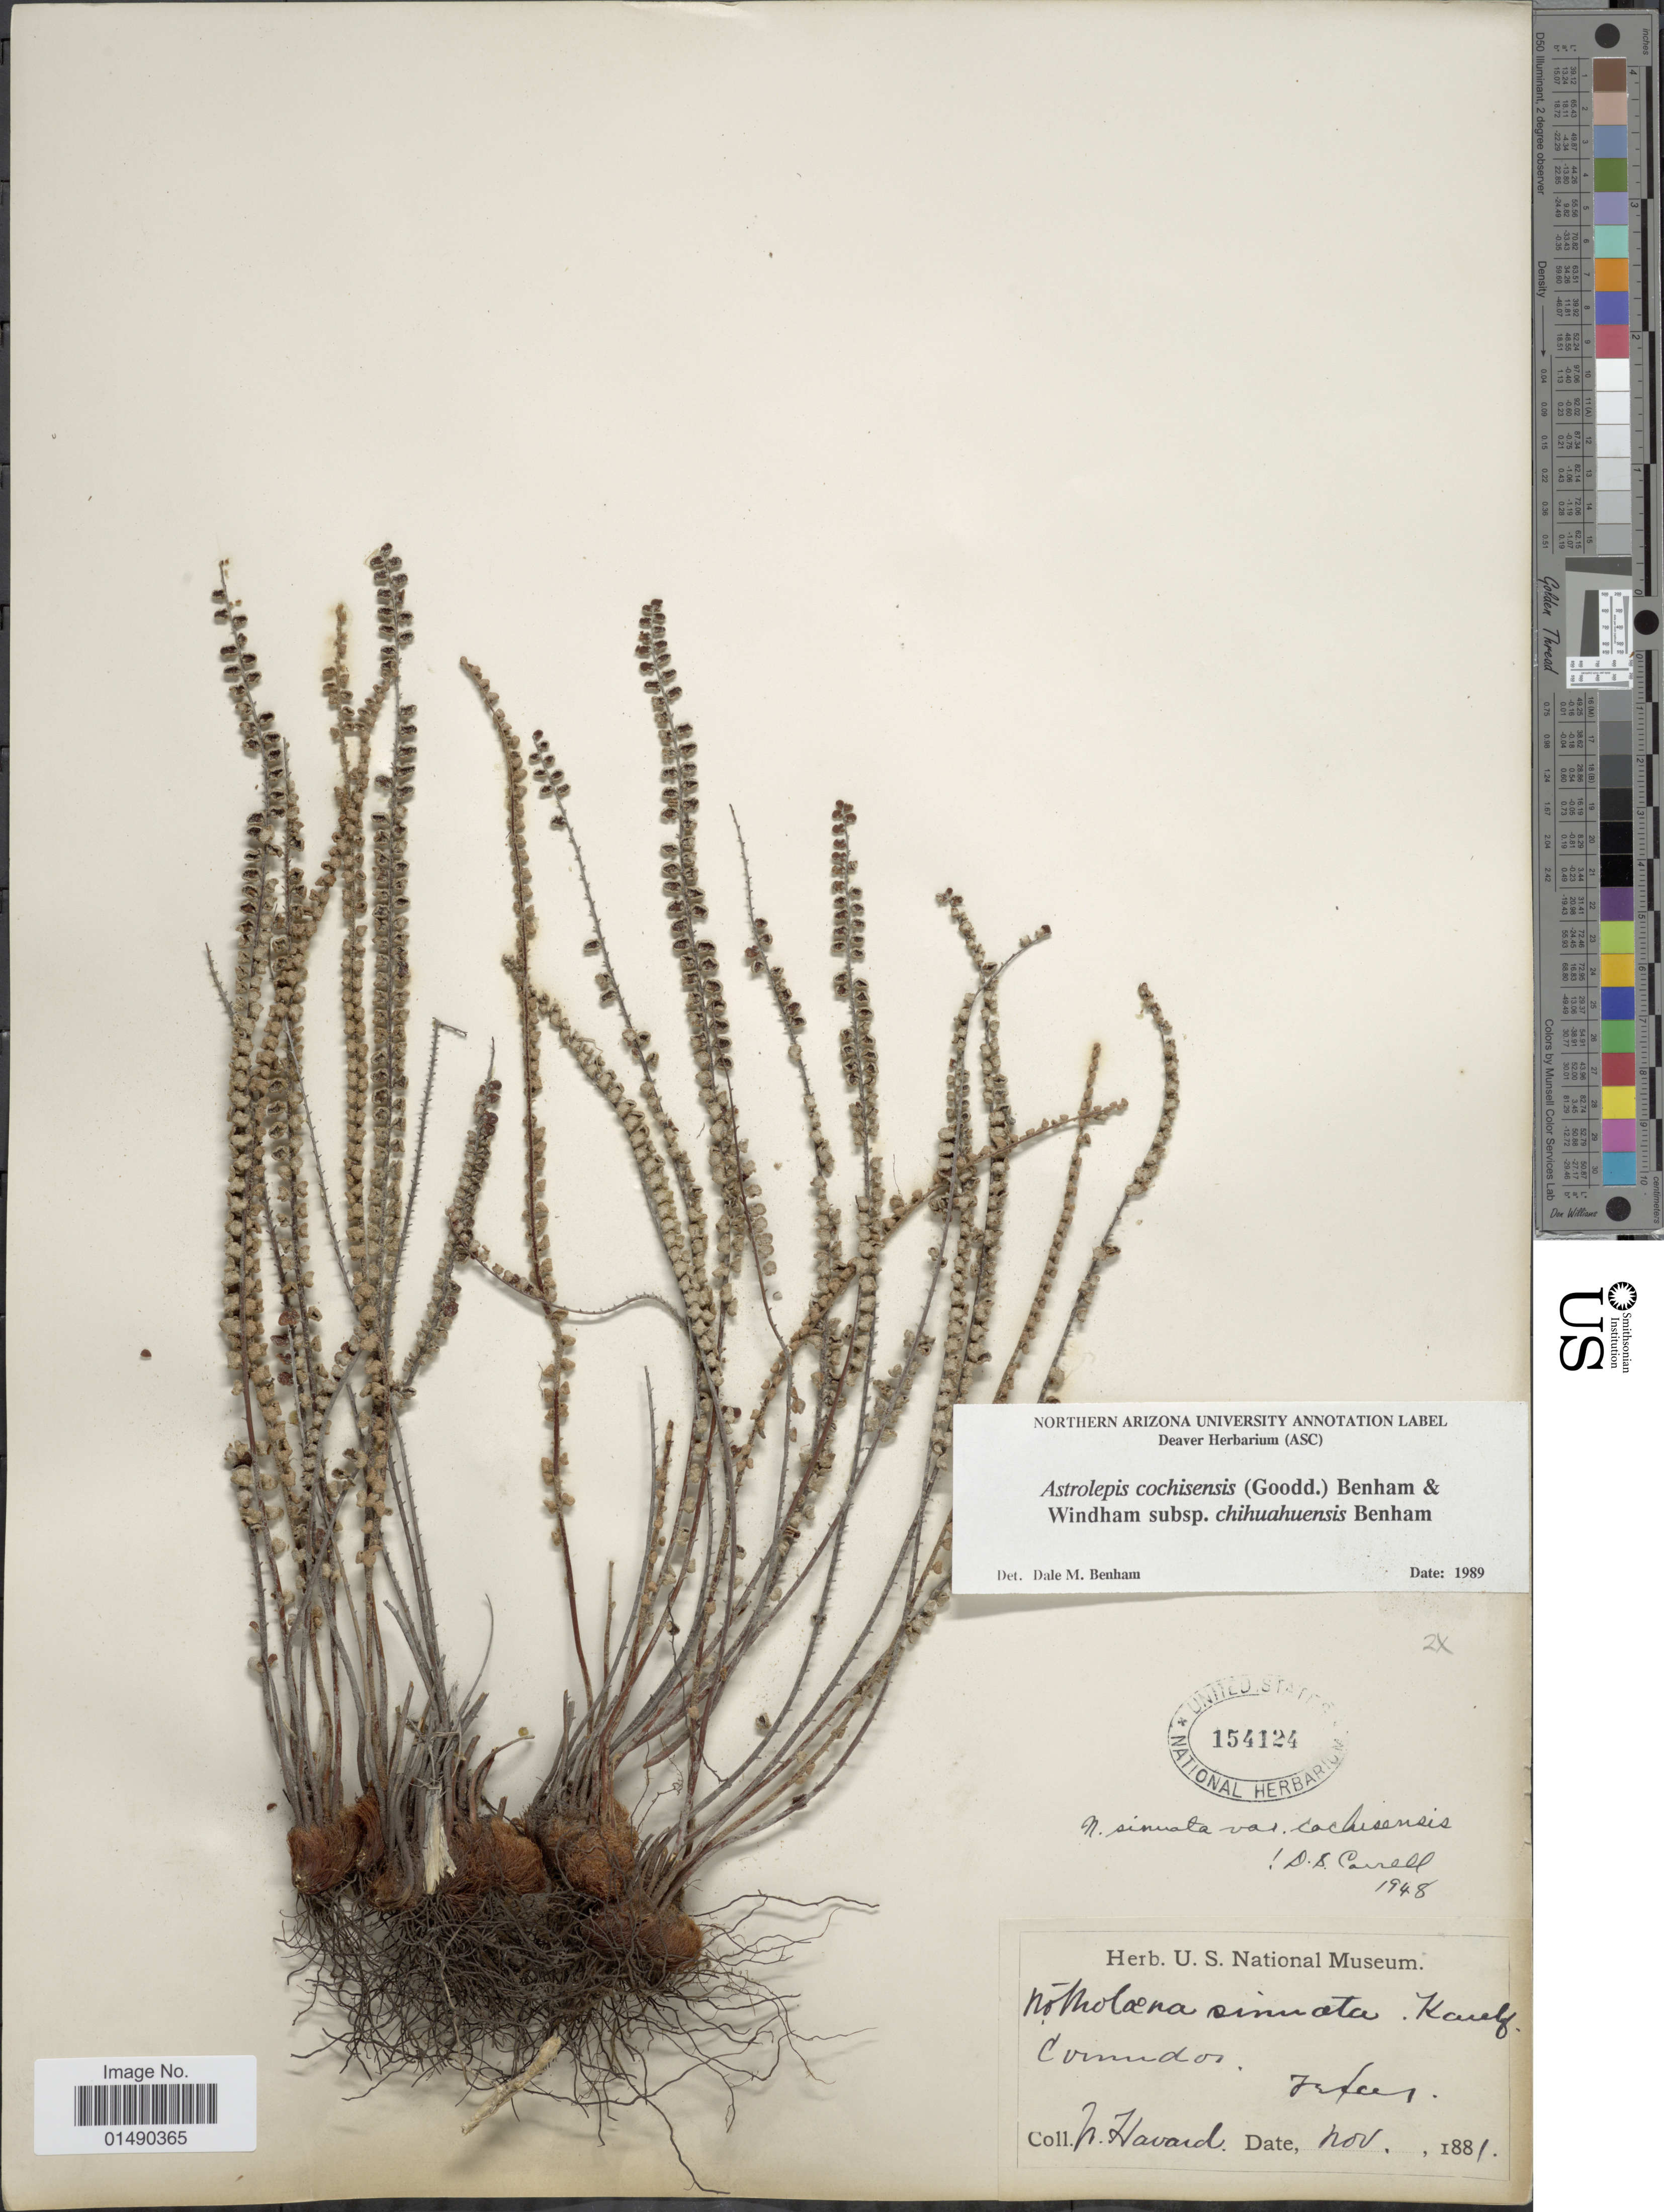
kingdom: Plantae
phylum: Tracheophyta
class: Polypodiopsida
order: Polypodiales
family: Pteridaceae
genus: Astrolepis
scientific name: Astrolepis cochisensis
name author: (C.O. Goodd.) D.M. Benham & Windham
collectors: V. Havard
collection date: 1881-11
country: United States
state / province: Texas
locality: Cornudas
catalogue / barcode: US 154124